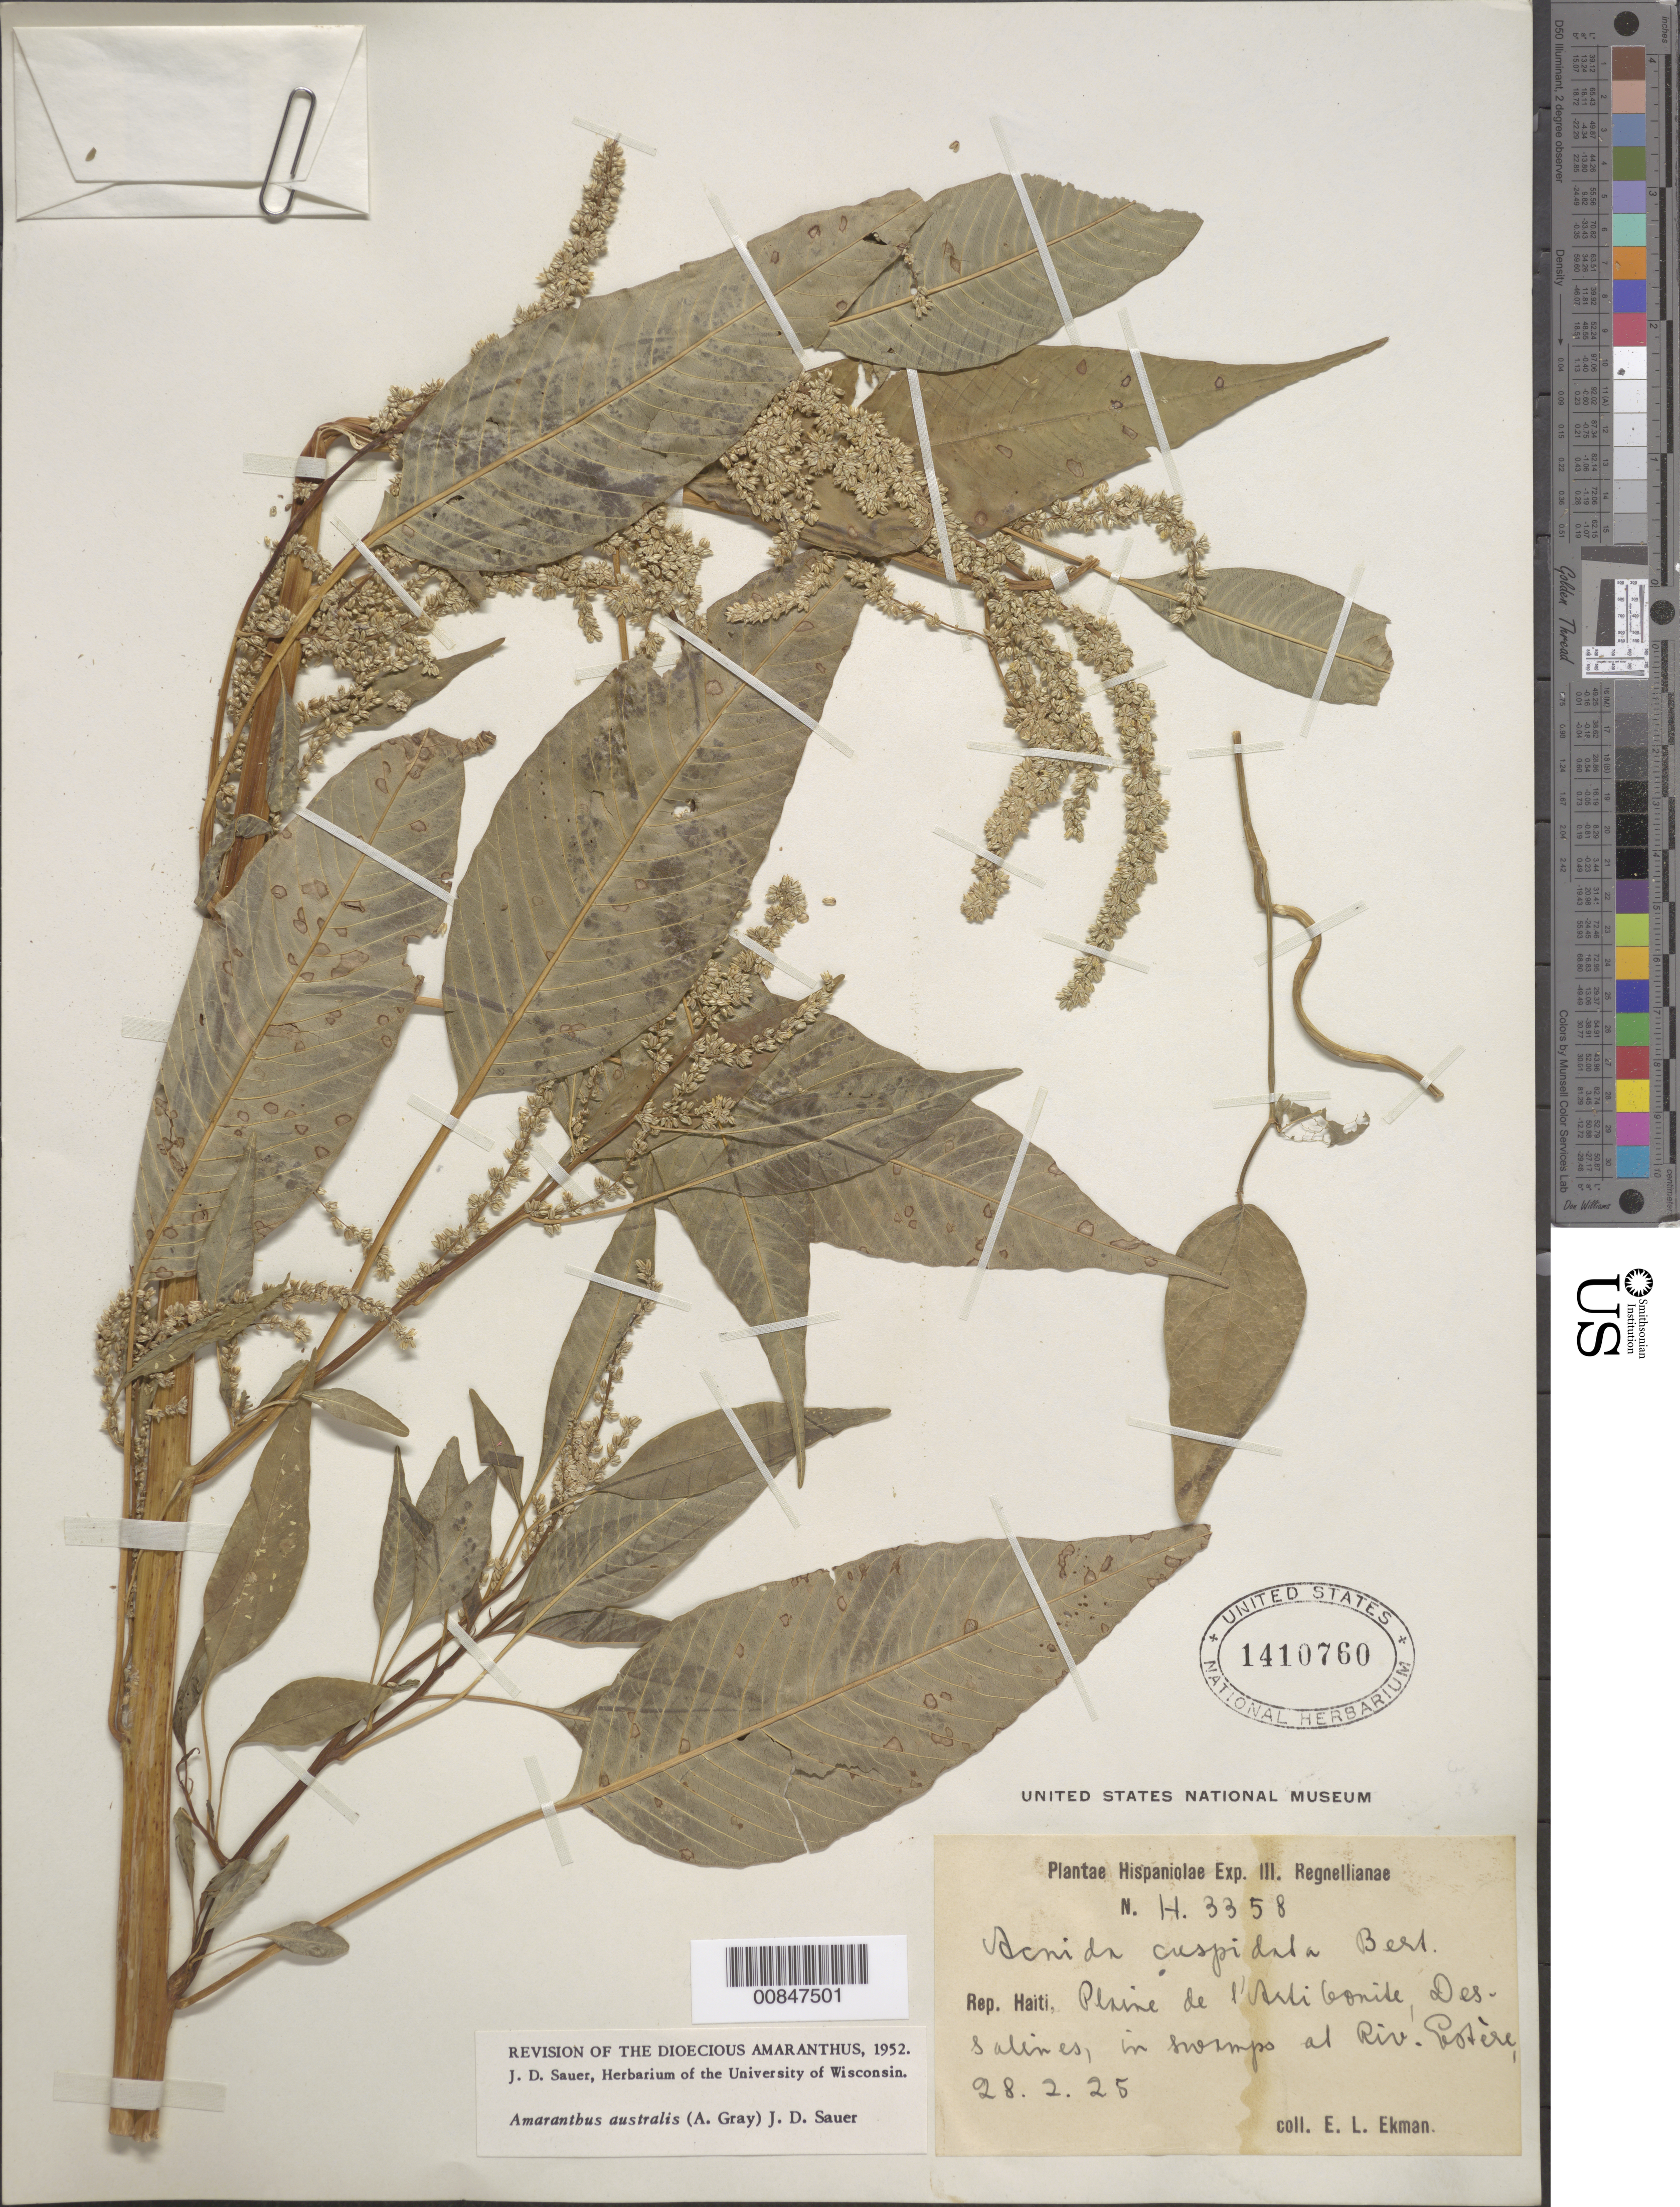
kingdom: Plantae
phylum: Tracheophyta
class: Magnoliopsida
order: Caryophyllales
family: Amaranthaceae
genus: Amaranthus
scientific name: Amaranthus australis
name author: (A. Gray) J.D. Sauer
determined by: Sauer, J. D.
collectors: E. L. Ekman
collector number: H 3358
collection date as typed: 28 Feb 1925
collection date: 1925-02-28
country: Haiti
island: Hispaniola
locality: Plaine de l'Artibonite, Dessalines, in swamps at Riv. Estère.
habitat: In swamps.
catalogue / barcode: US 1410760